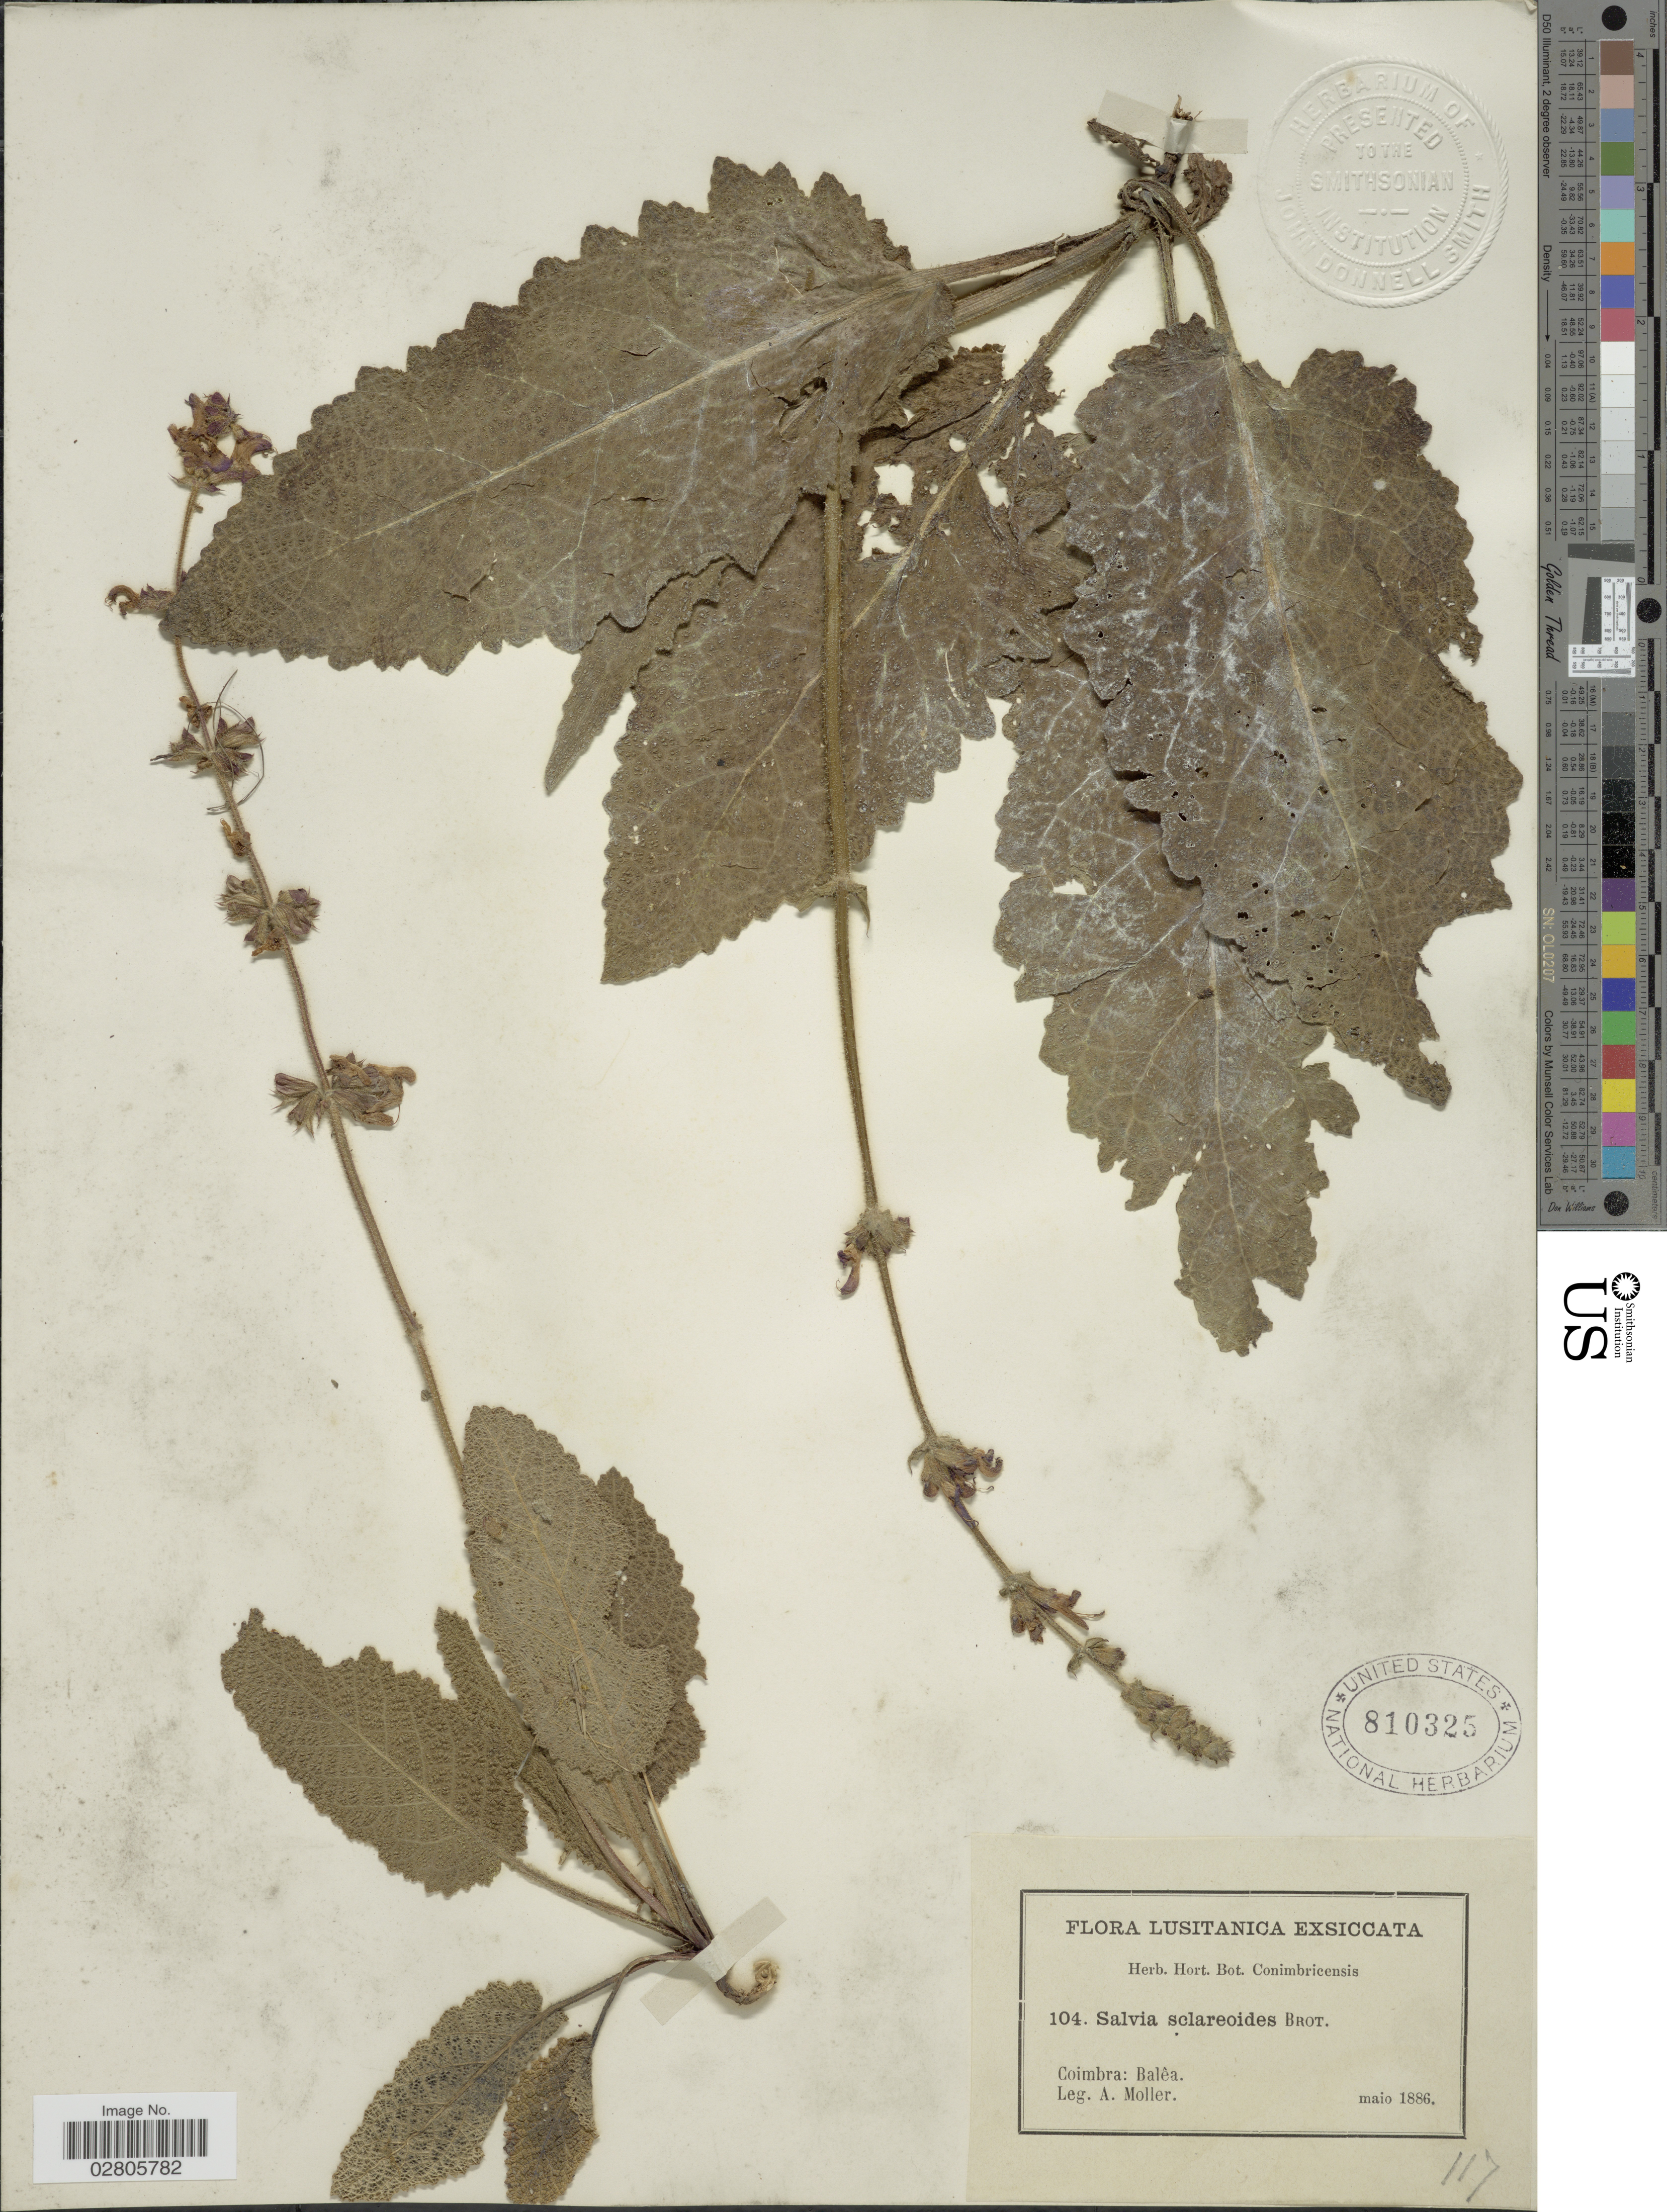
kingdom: Plantae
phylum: Tracheophyta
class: Magnoliopsida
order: Lamiales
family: Lamiaceae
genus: Salvia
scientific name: Salvia sclareoides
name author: Brot.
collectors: A. Moller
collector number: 104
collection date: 1886-05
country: Portugal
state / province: Coimbra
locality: Lusitanica. Coimbra: Balêa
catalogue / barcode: US 810325